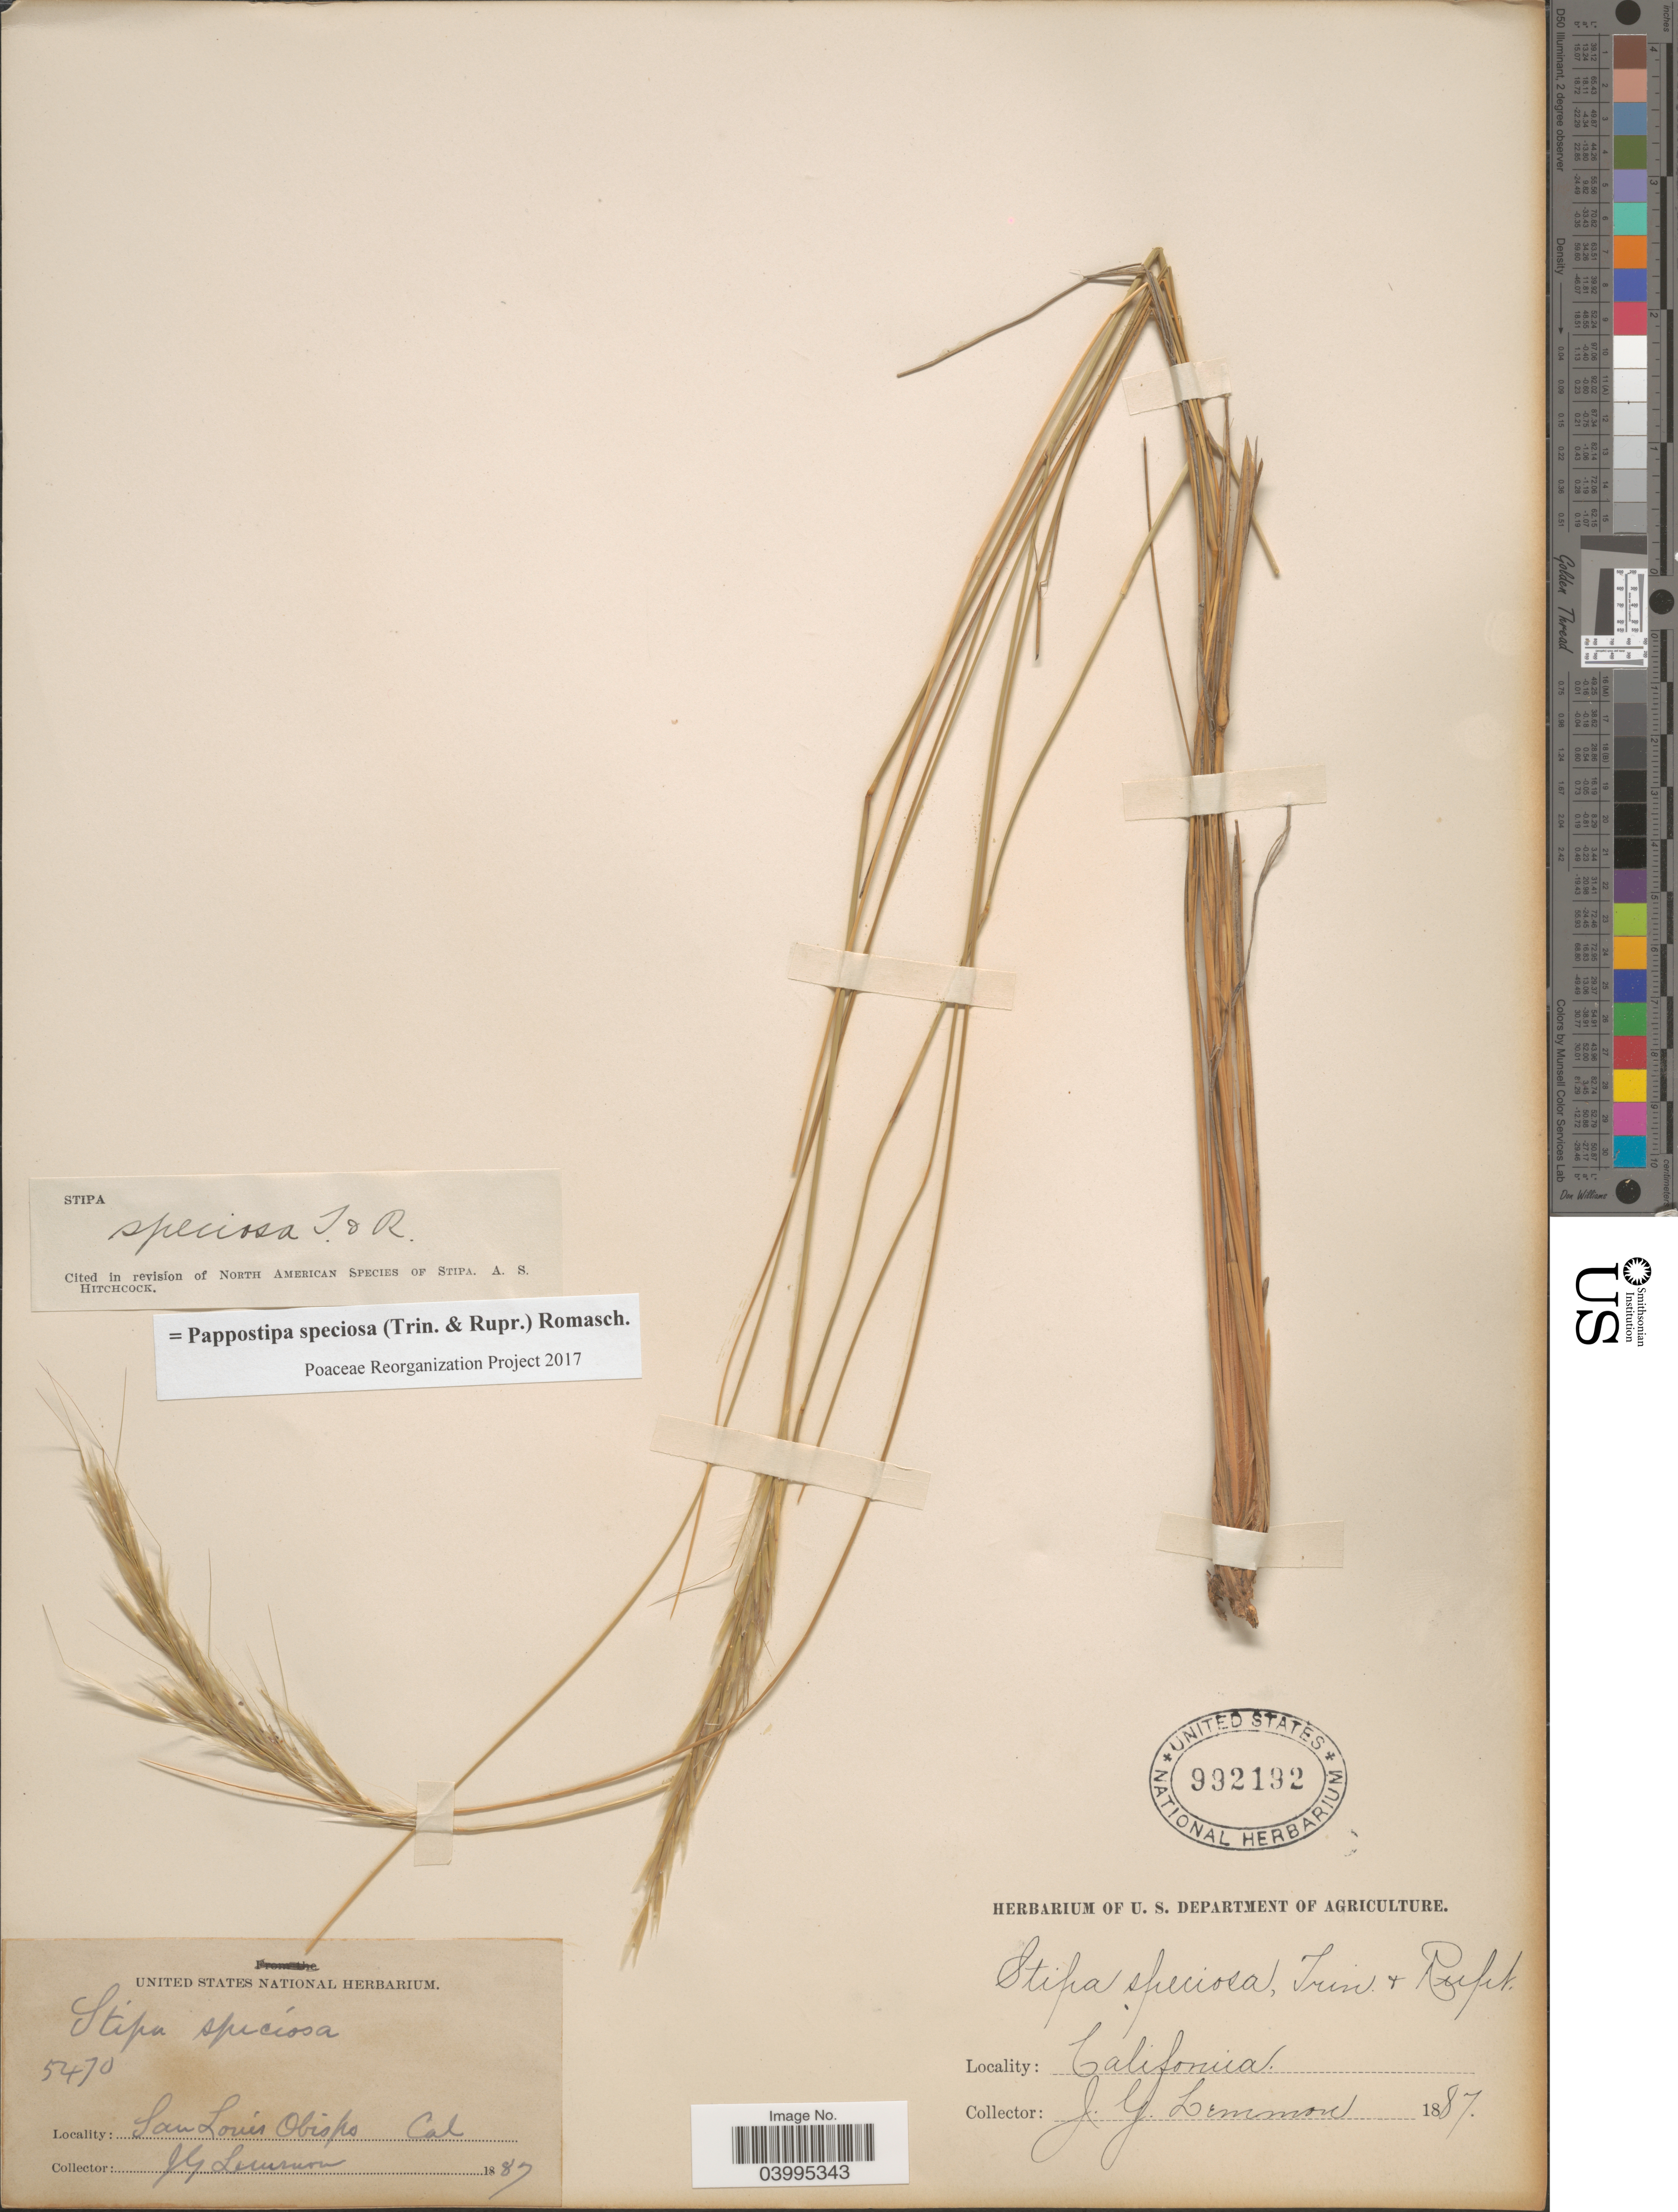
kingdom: Plantae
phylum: Tracheophyta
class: Liliopsida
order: Poales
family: Poaceae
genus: Pappostipa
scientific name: Pappostipa speciosa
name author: (Trin. & Rupr.) Romasch.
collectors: J. Lemmon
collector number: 5470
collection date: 1887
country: United States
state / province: California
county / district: San Luis Obispo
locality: San Luis Obispo.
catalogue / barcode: US 992192